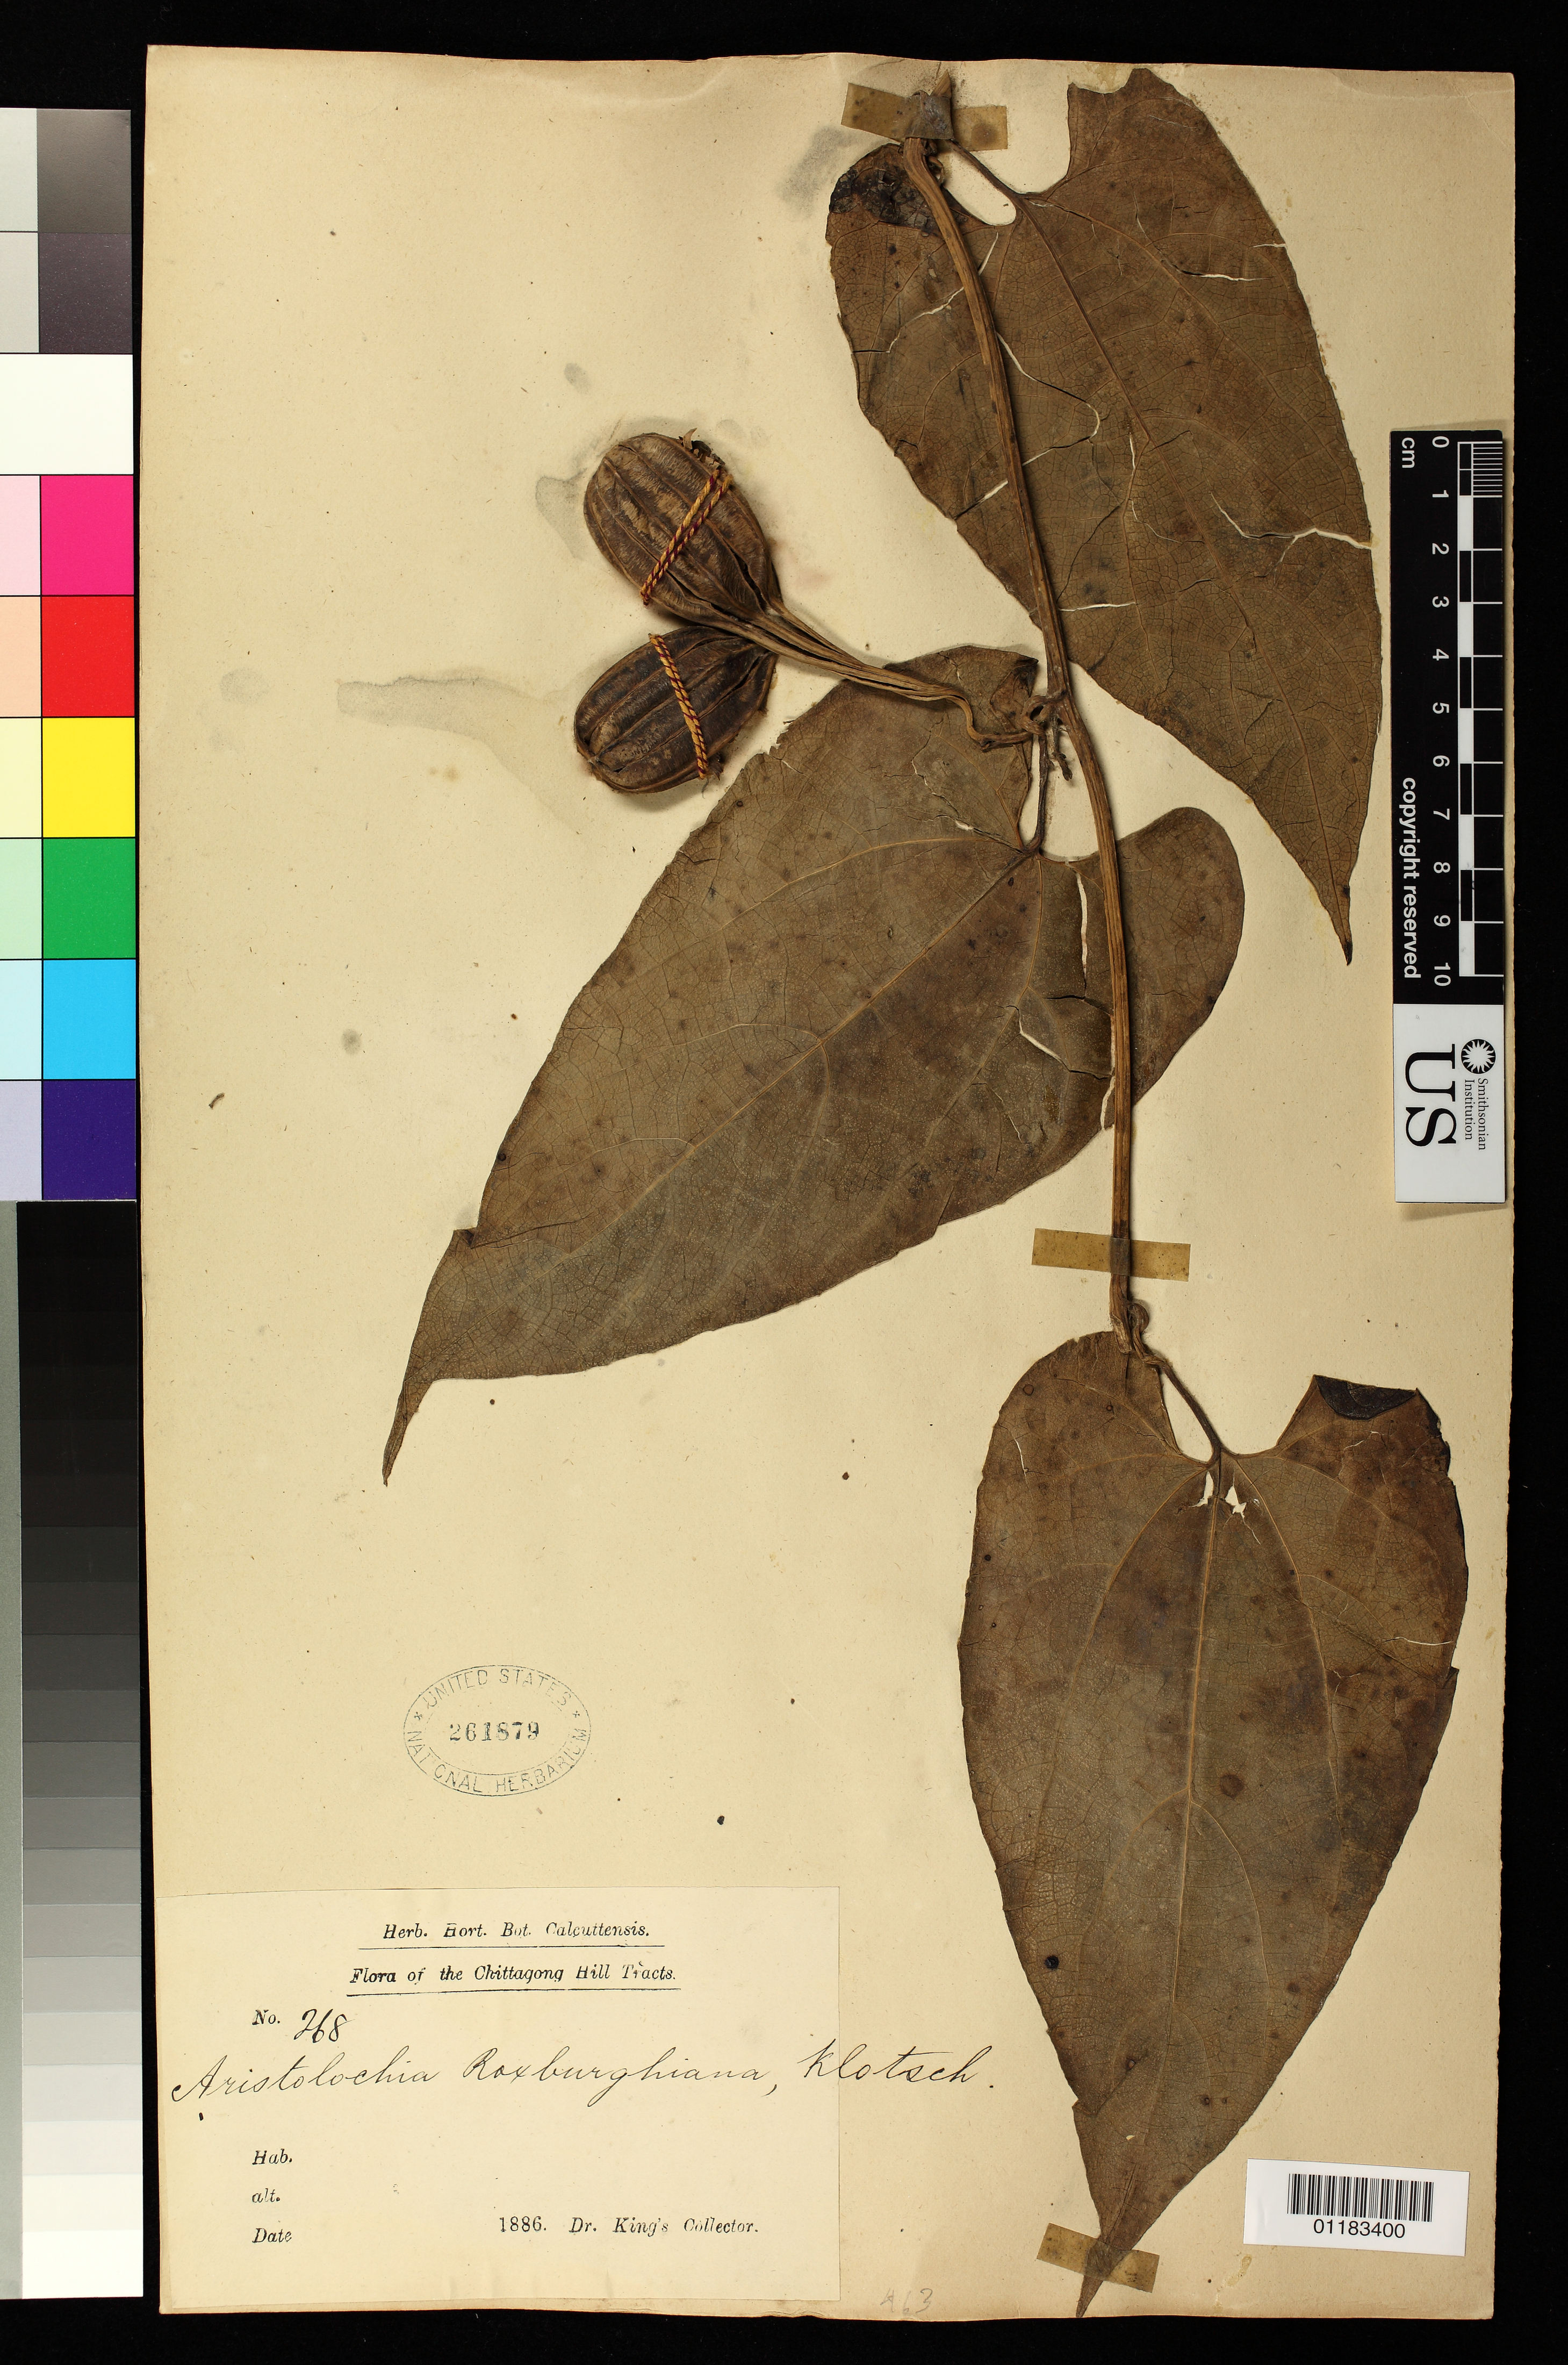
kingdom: Plantae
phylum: Tracheophyta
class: Magnoliopsida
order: Piperales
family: Aristolochiaceae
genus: Aristolochia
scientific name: Aristolochia roxburghiana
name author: Klotzsch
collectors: G. King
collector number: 268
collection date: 1886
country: Bangladesh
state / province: Chittagong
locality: Chittagong Hill tracts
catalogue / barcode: US 261879